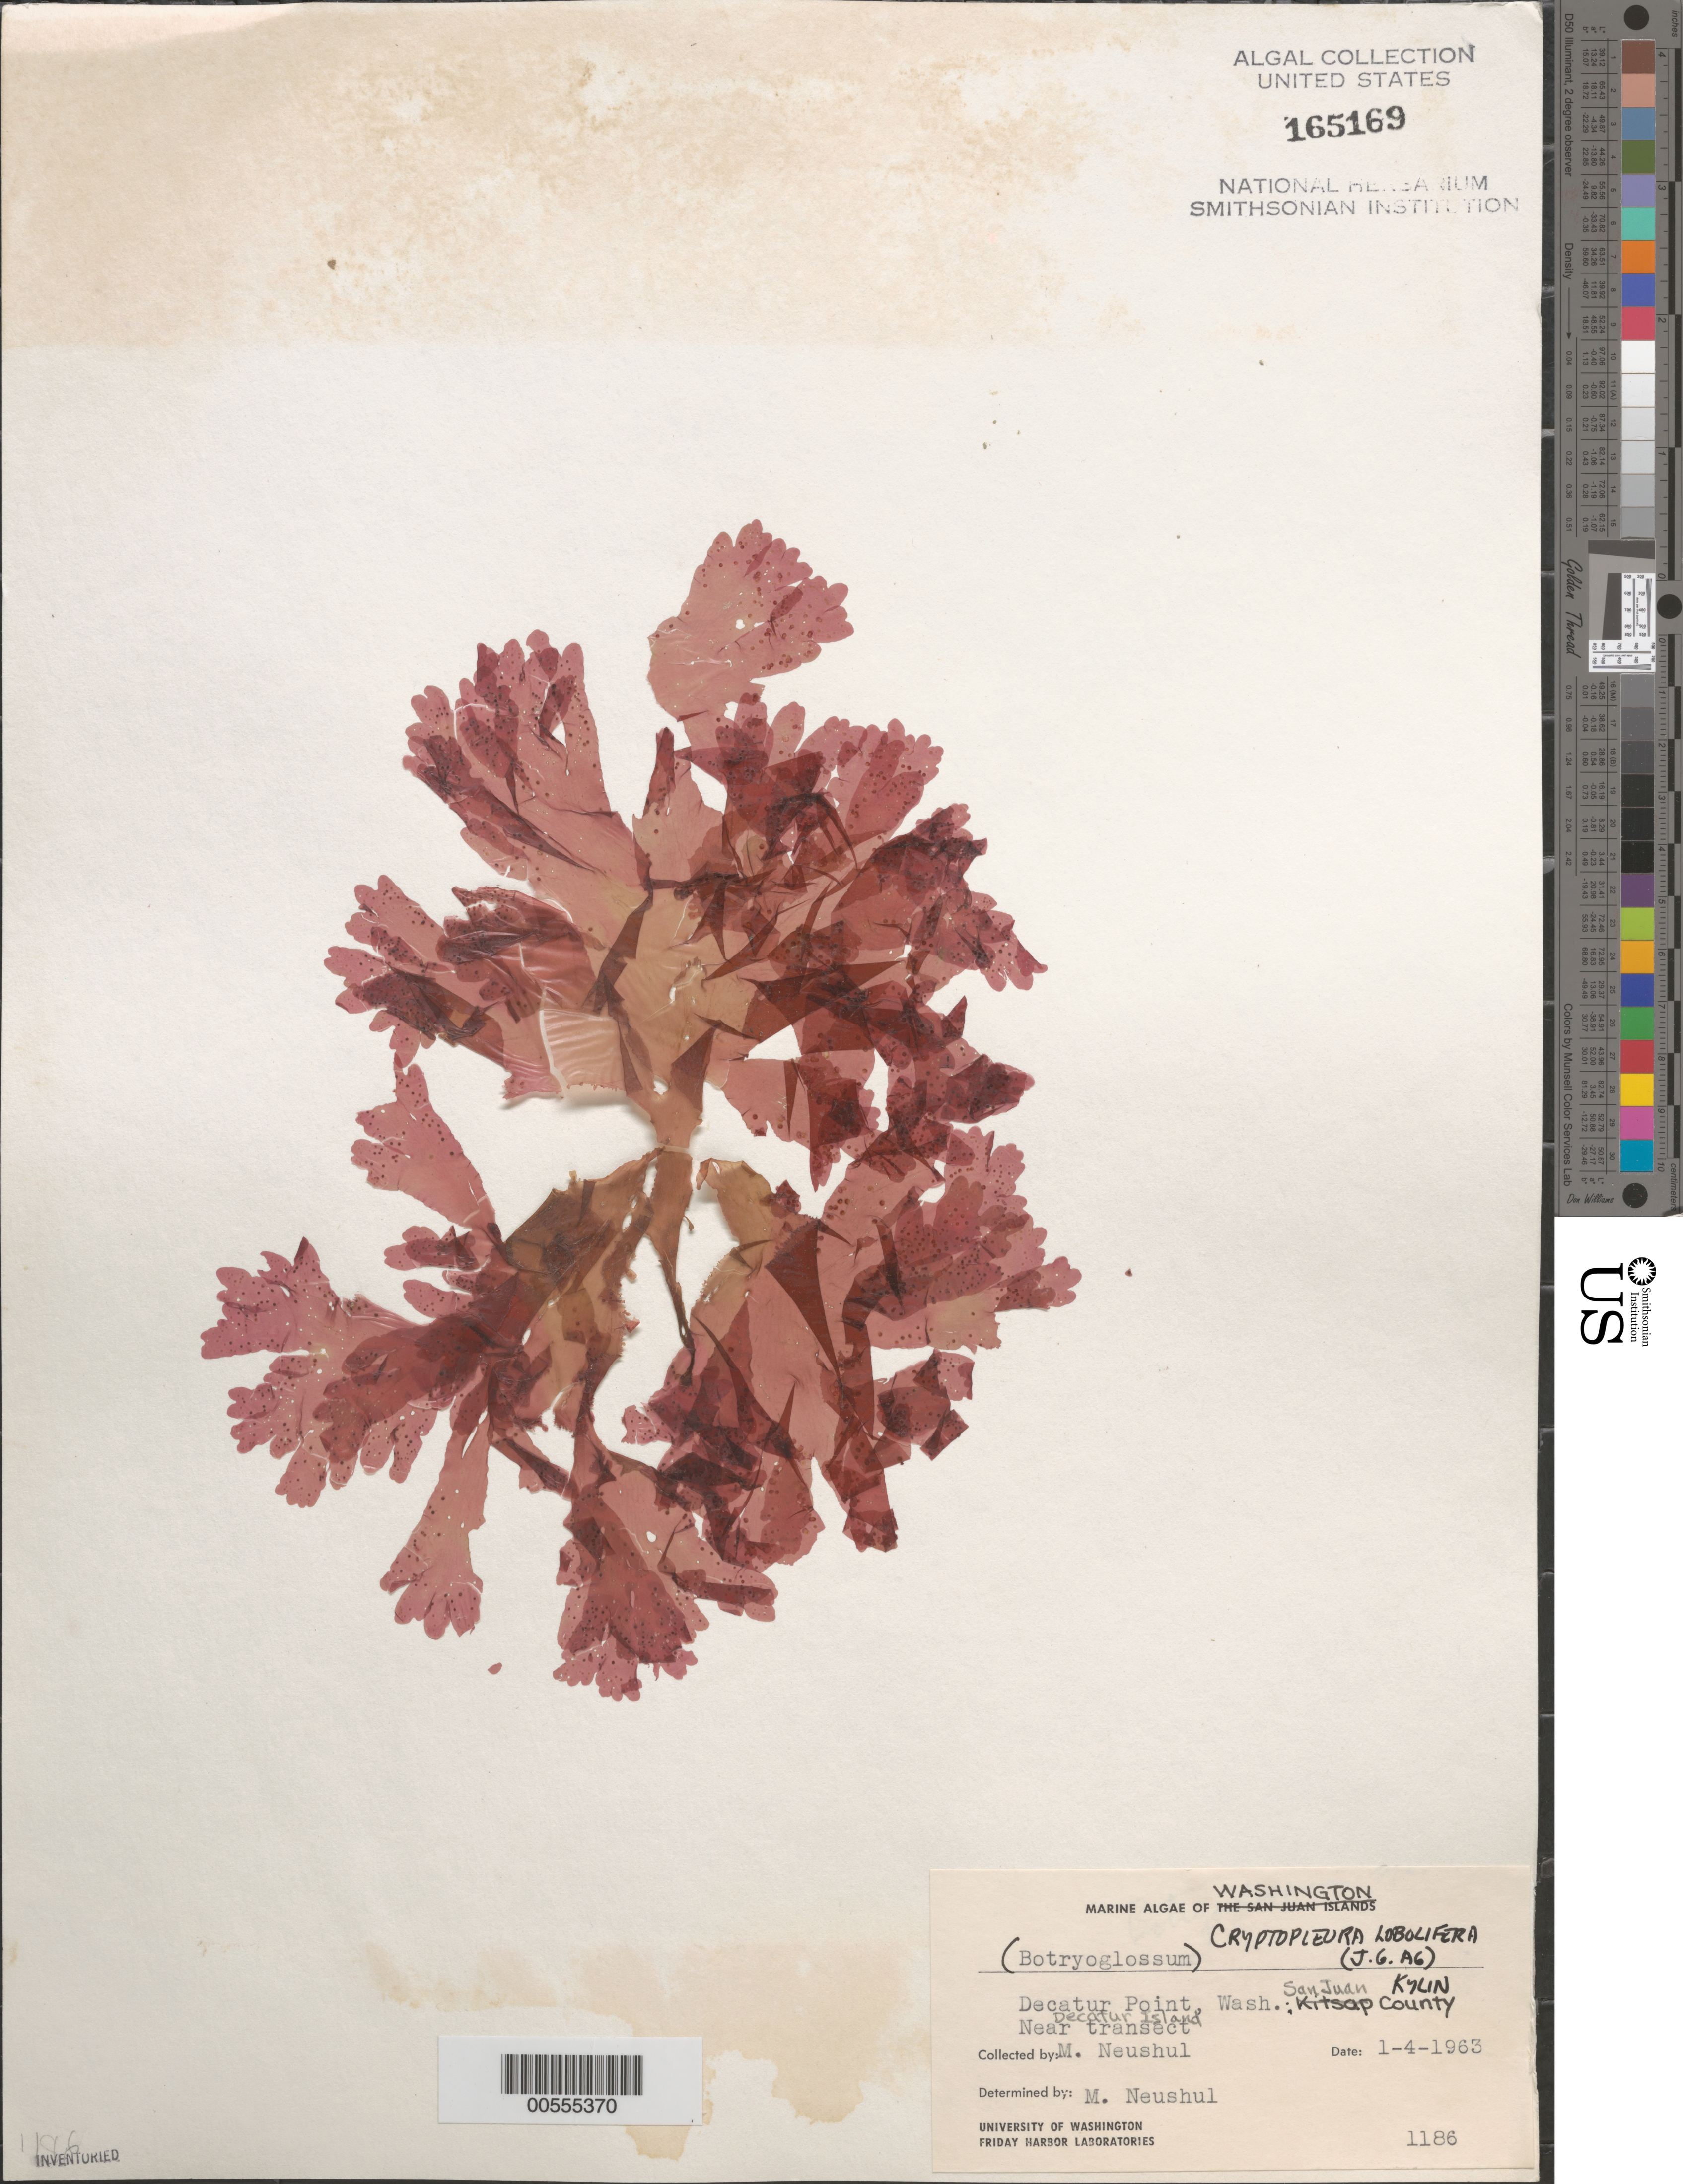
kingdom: Plantae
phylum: Rhodophyta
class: Florideophyceae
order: Ceramiales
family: Delesseriaceae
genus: Cryptopleura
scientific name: Cryptopleura lobulifera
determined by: Neushul, M.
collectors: M. Neushul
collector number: Neushul 1186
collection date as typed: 04 Jan 1963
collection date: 1963-01-04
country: United States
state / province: Washington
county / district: San Juan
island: Decatur Island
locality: Decatur Point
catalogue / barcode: US 165169